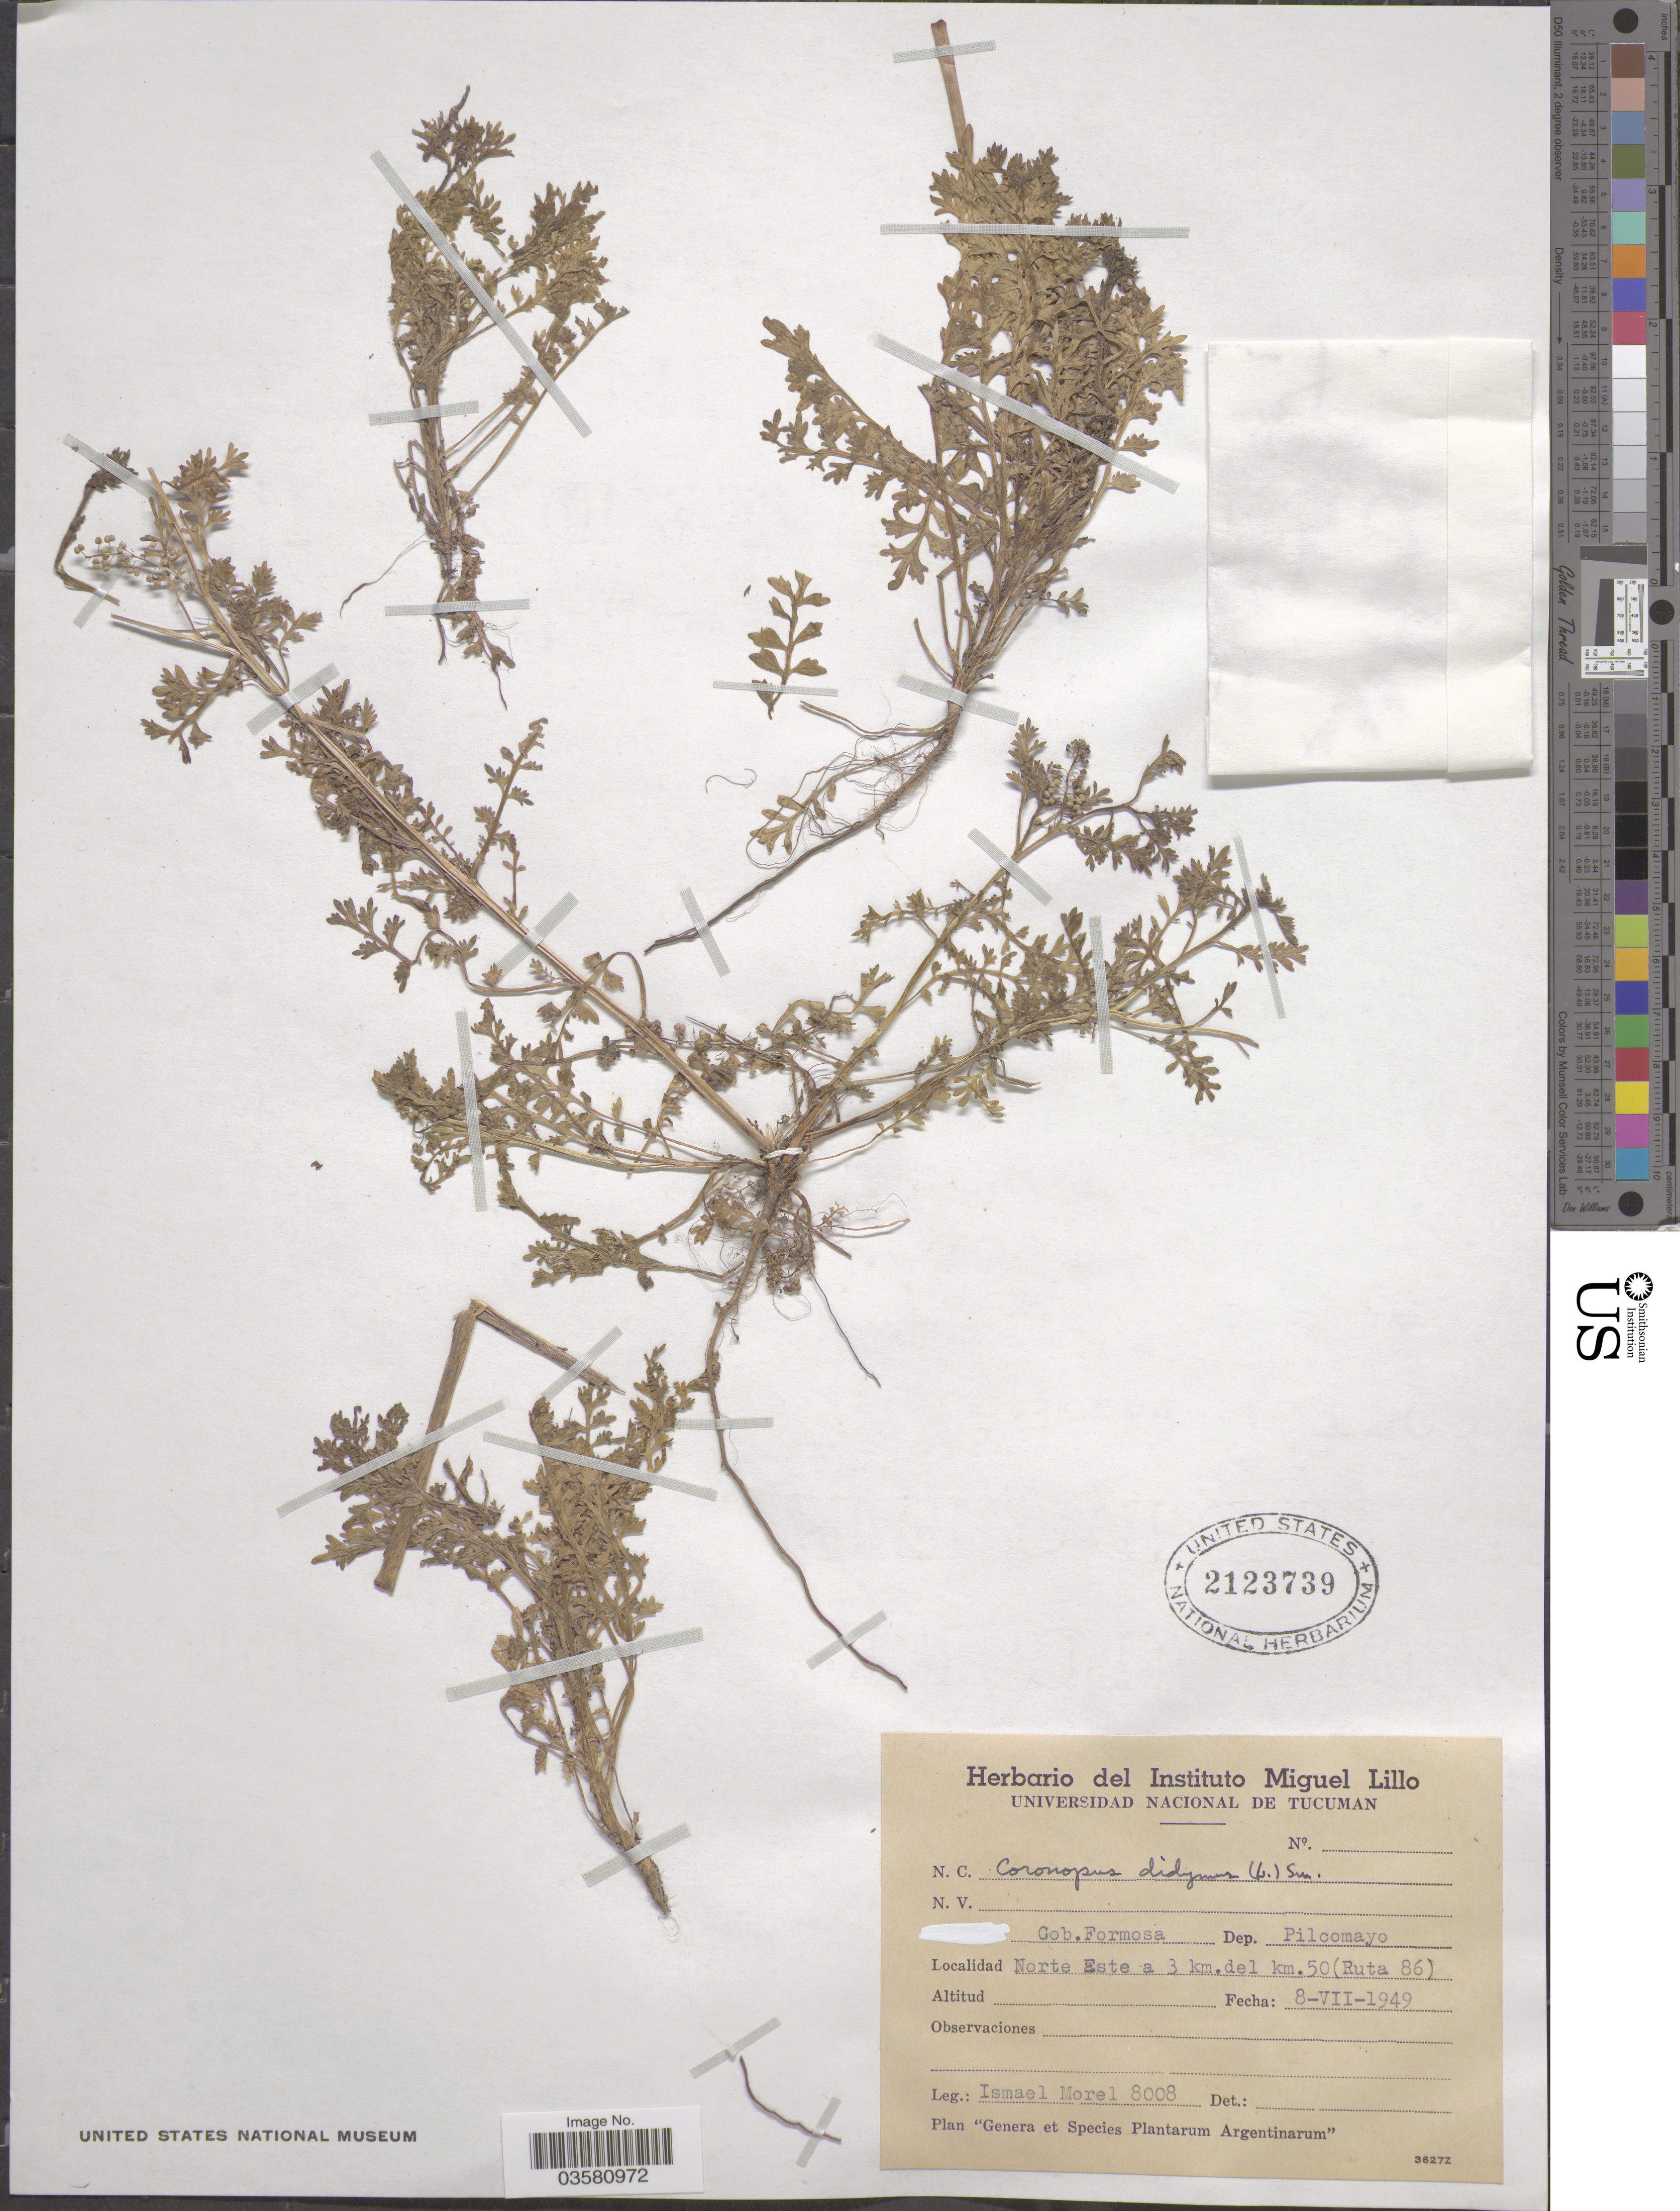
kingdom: Plantae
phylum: Tracheophyta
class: Magnoliopsida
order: Brassicales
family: Brassicaceae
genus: Lepidium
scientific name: Lepidium didymum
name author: L.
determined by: Strong, M. T., (US), Smithsonian Institution - National Museum of Natural History (UNITED STATES)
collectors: I. Morel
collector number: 8008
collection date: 1949-07-08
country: Argentina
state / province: Formosa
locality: Gob.Formosa. Dep. Pilcomayo. Norte Este a 3 km.del km.50(Ruta 86).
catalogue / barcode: US 2123739